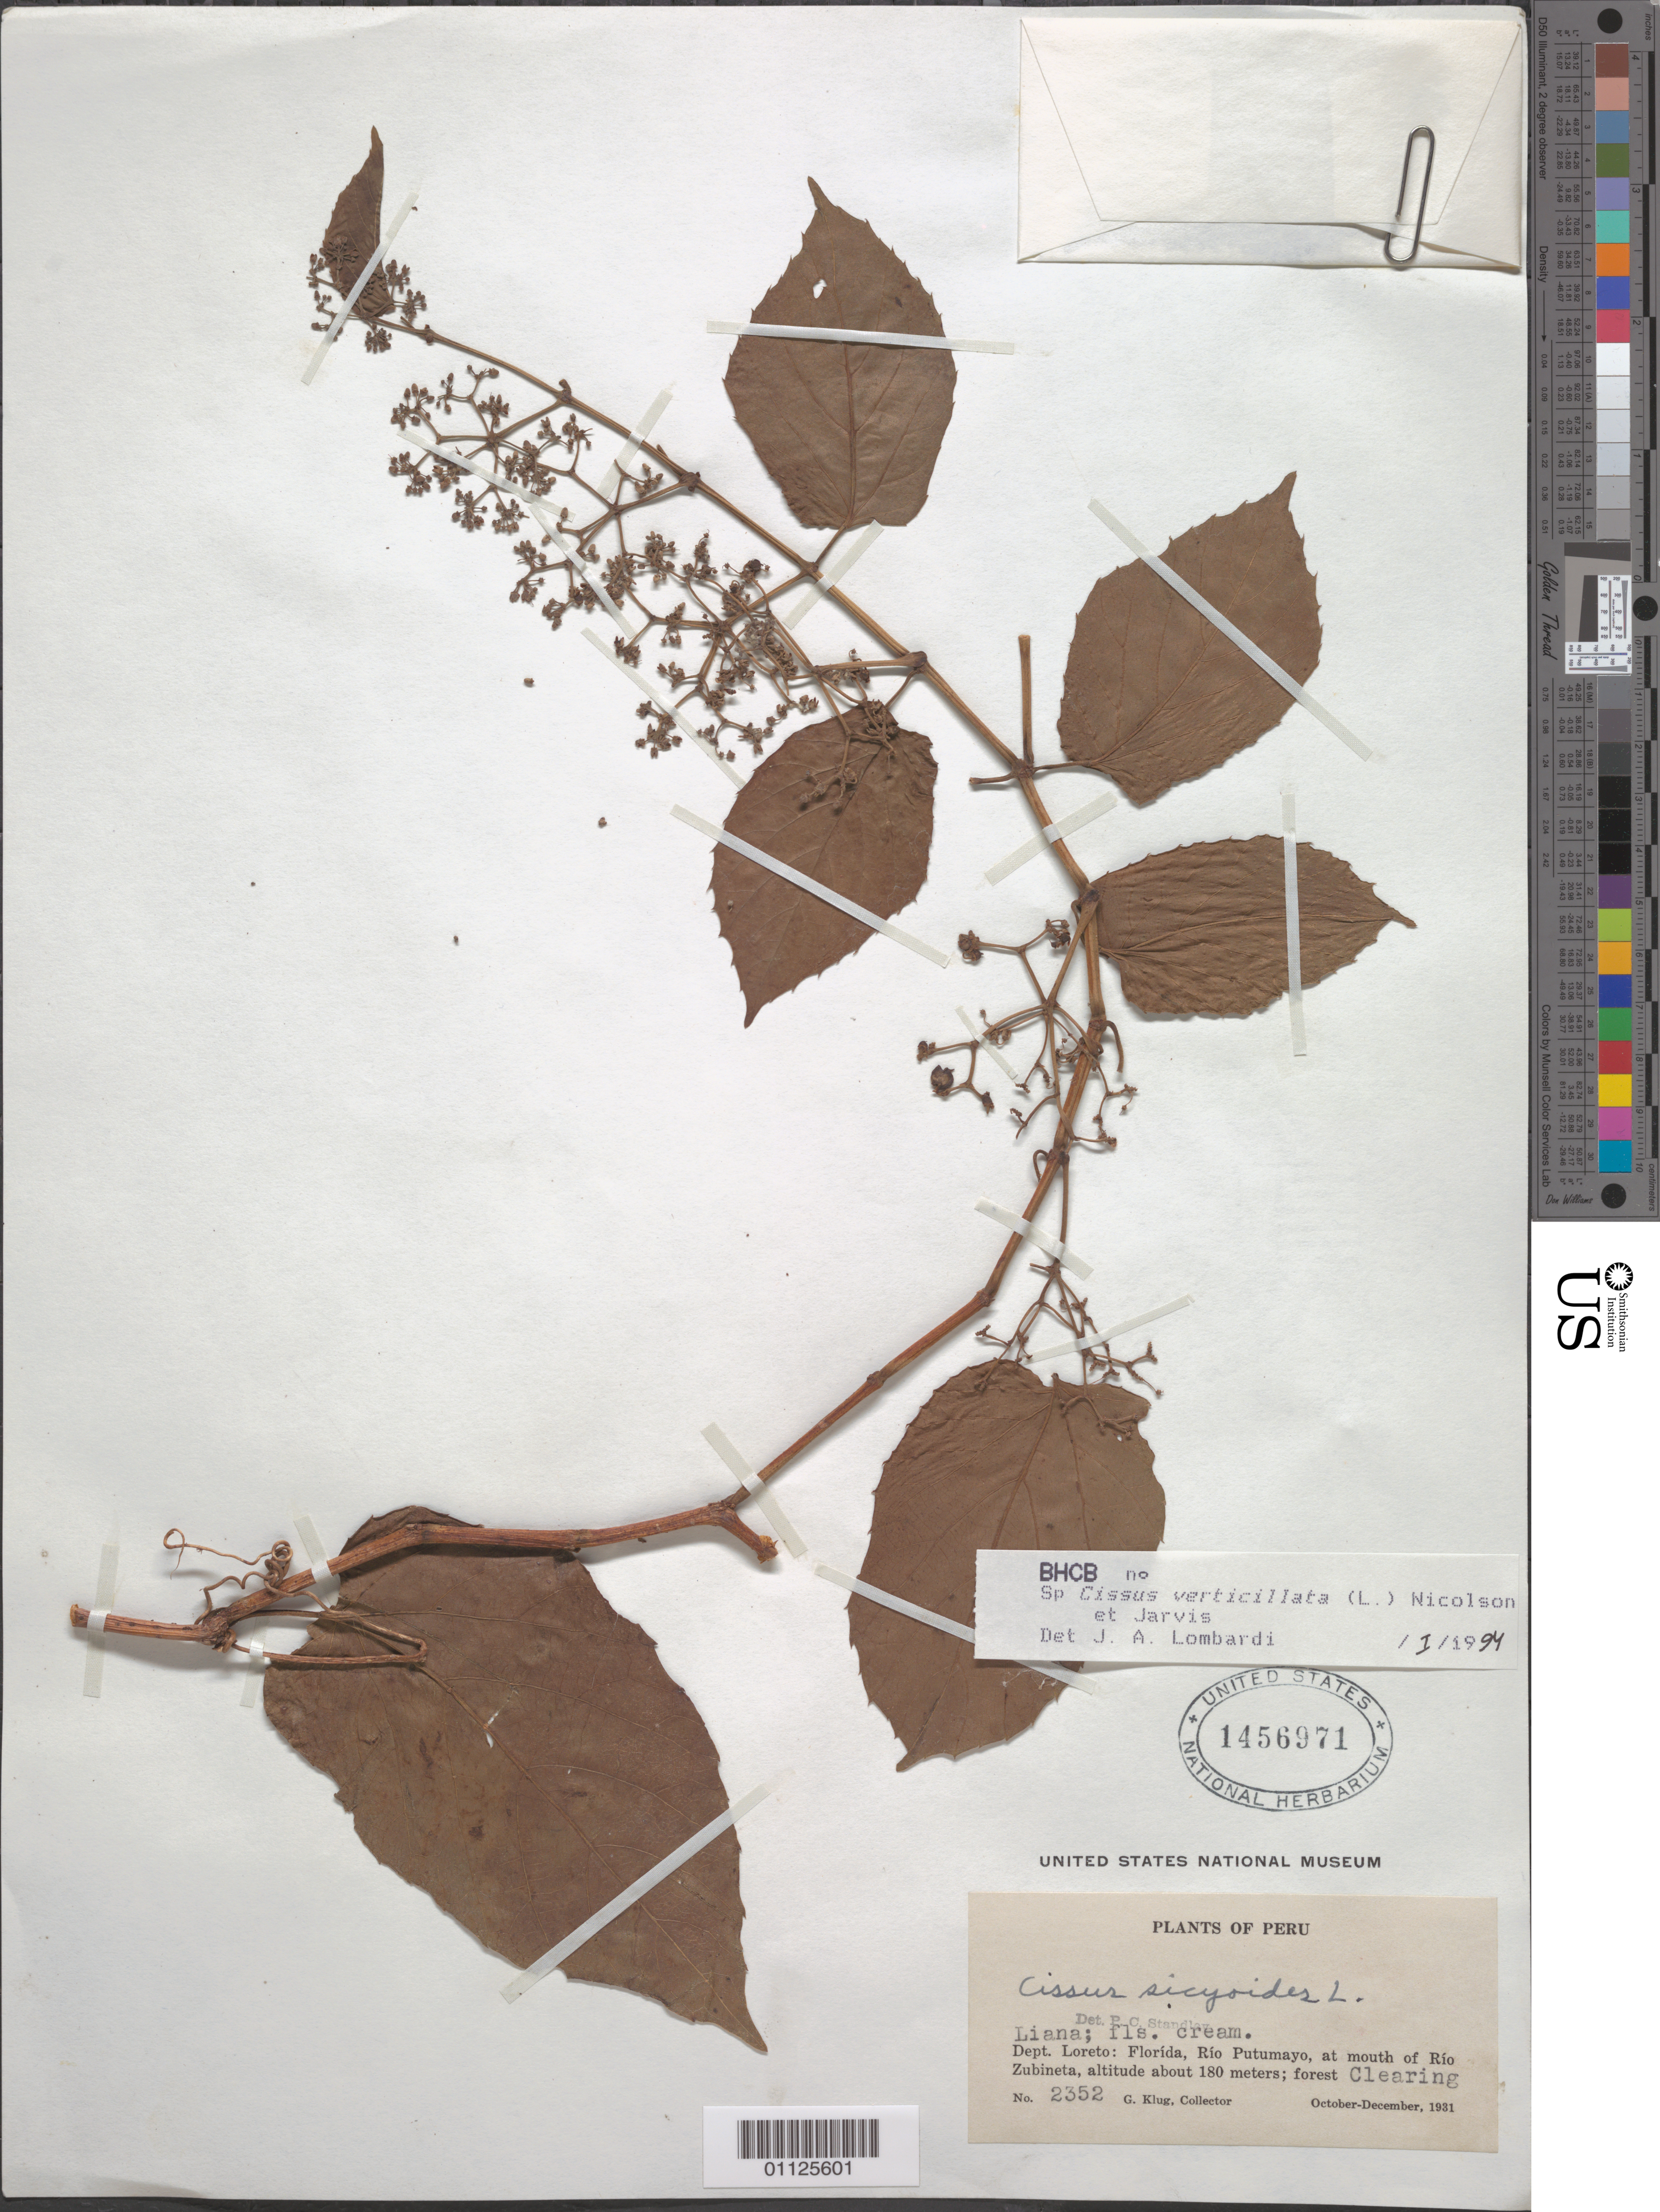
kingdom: Plantae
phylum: Tracheophyta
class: Magnoliopsida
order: Vitales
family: Vitaceae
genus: Cissus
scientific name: Cissus verticillata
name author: (L.) Nicolson & C.E. Jarvis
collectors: G. Klug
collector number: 2352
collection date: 1931-10/1931-12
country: Peru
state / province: Loreto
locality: Florida, Rio Putumayo, at mouth of Rio Zubineta.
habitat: Forest. Liana. Clearing.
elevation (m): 180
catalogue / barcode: US 1456971